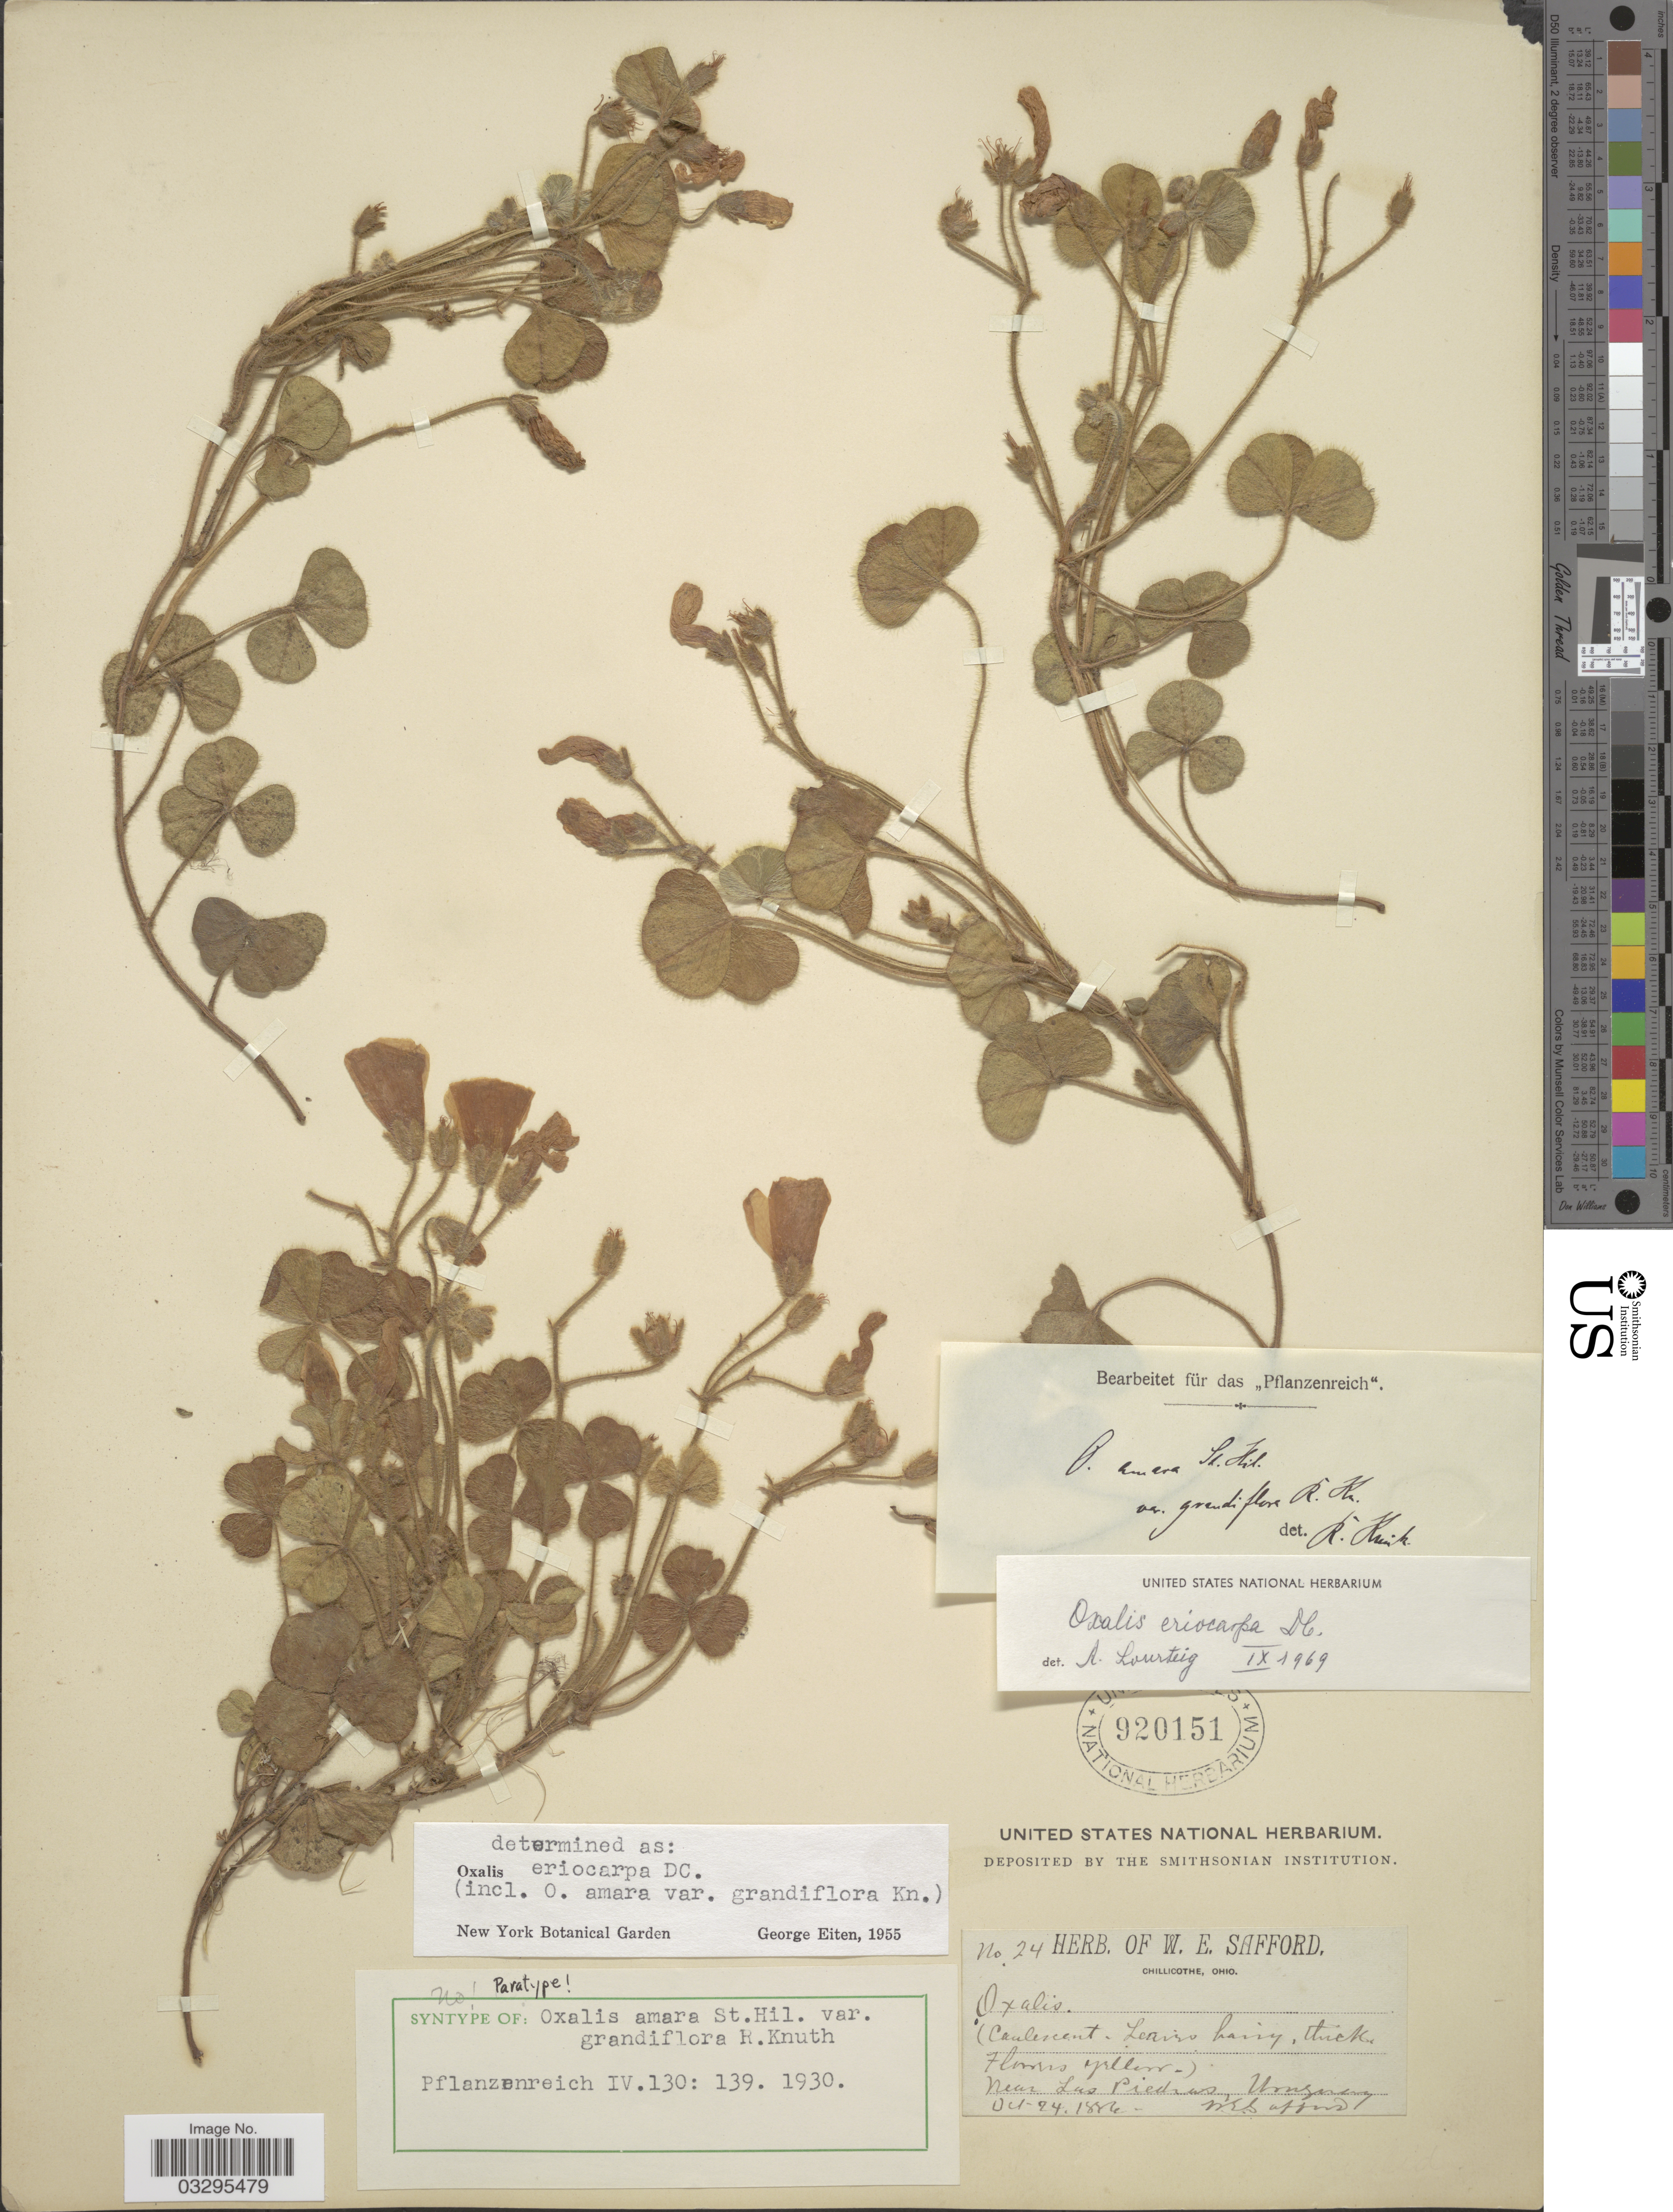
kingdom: Plantae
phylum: Tracheophyta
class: Magnoliopsida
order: Oxalidales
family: Oxalidaceae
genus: Oxalis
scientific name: Oxalis eriocarpa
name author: DC.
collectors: W. E. Safford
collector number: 24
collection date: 1884-10-24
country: Uruguay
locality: Near Las Piedras.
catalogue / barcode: US 920151